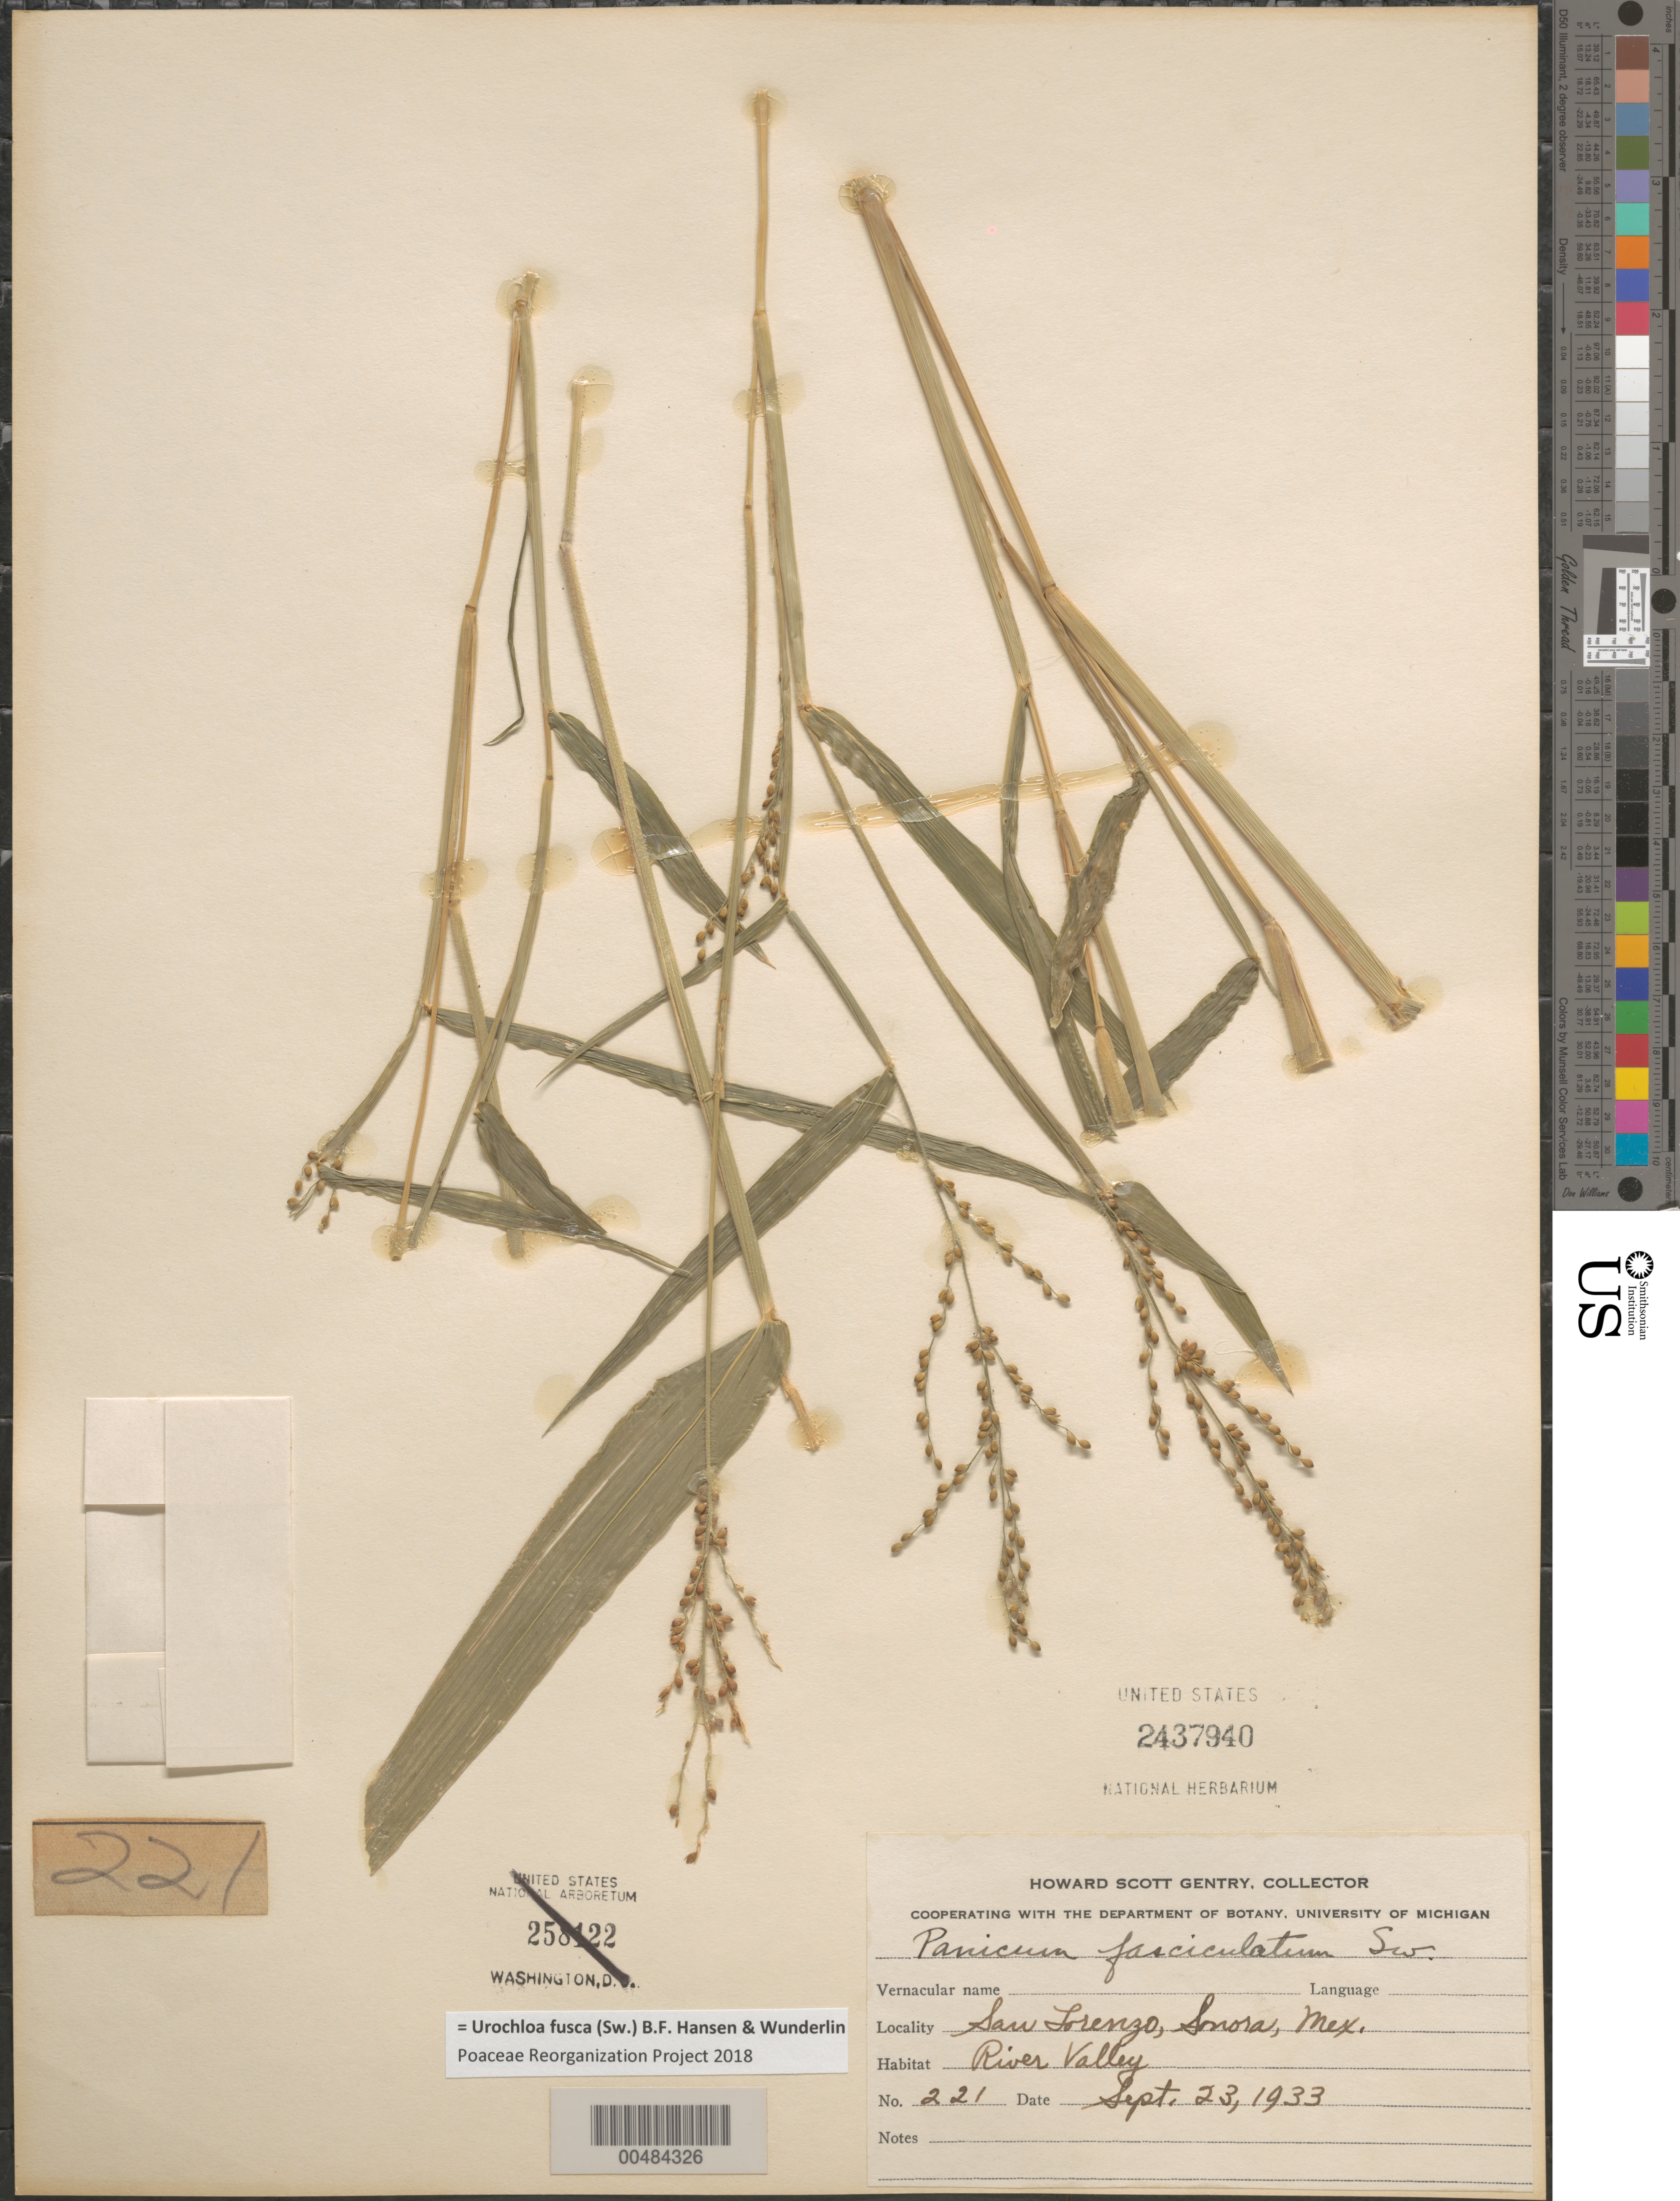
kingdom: Plantae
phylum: Tracheophyta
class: Liliopsida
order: Poales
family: Poaceae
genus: Brachiaria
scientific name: Brachiaria fasciculata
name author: (Sw.) Parodi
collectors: H. S. Gentry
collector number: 221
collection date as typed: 23 Sep 1933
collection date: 1933-09-23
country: Mexico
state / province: Sonora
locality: San Lorenzo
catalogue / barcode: US 2437940